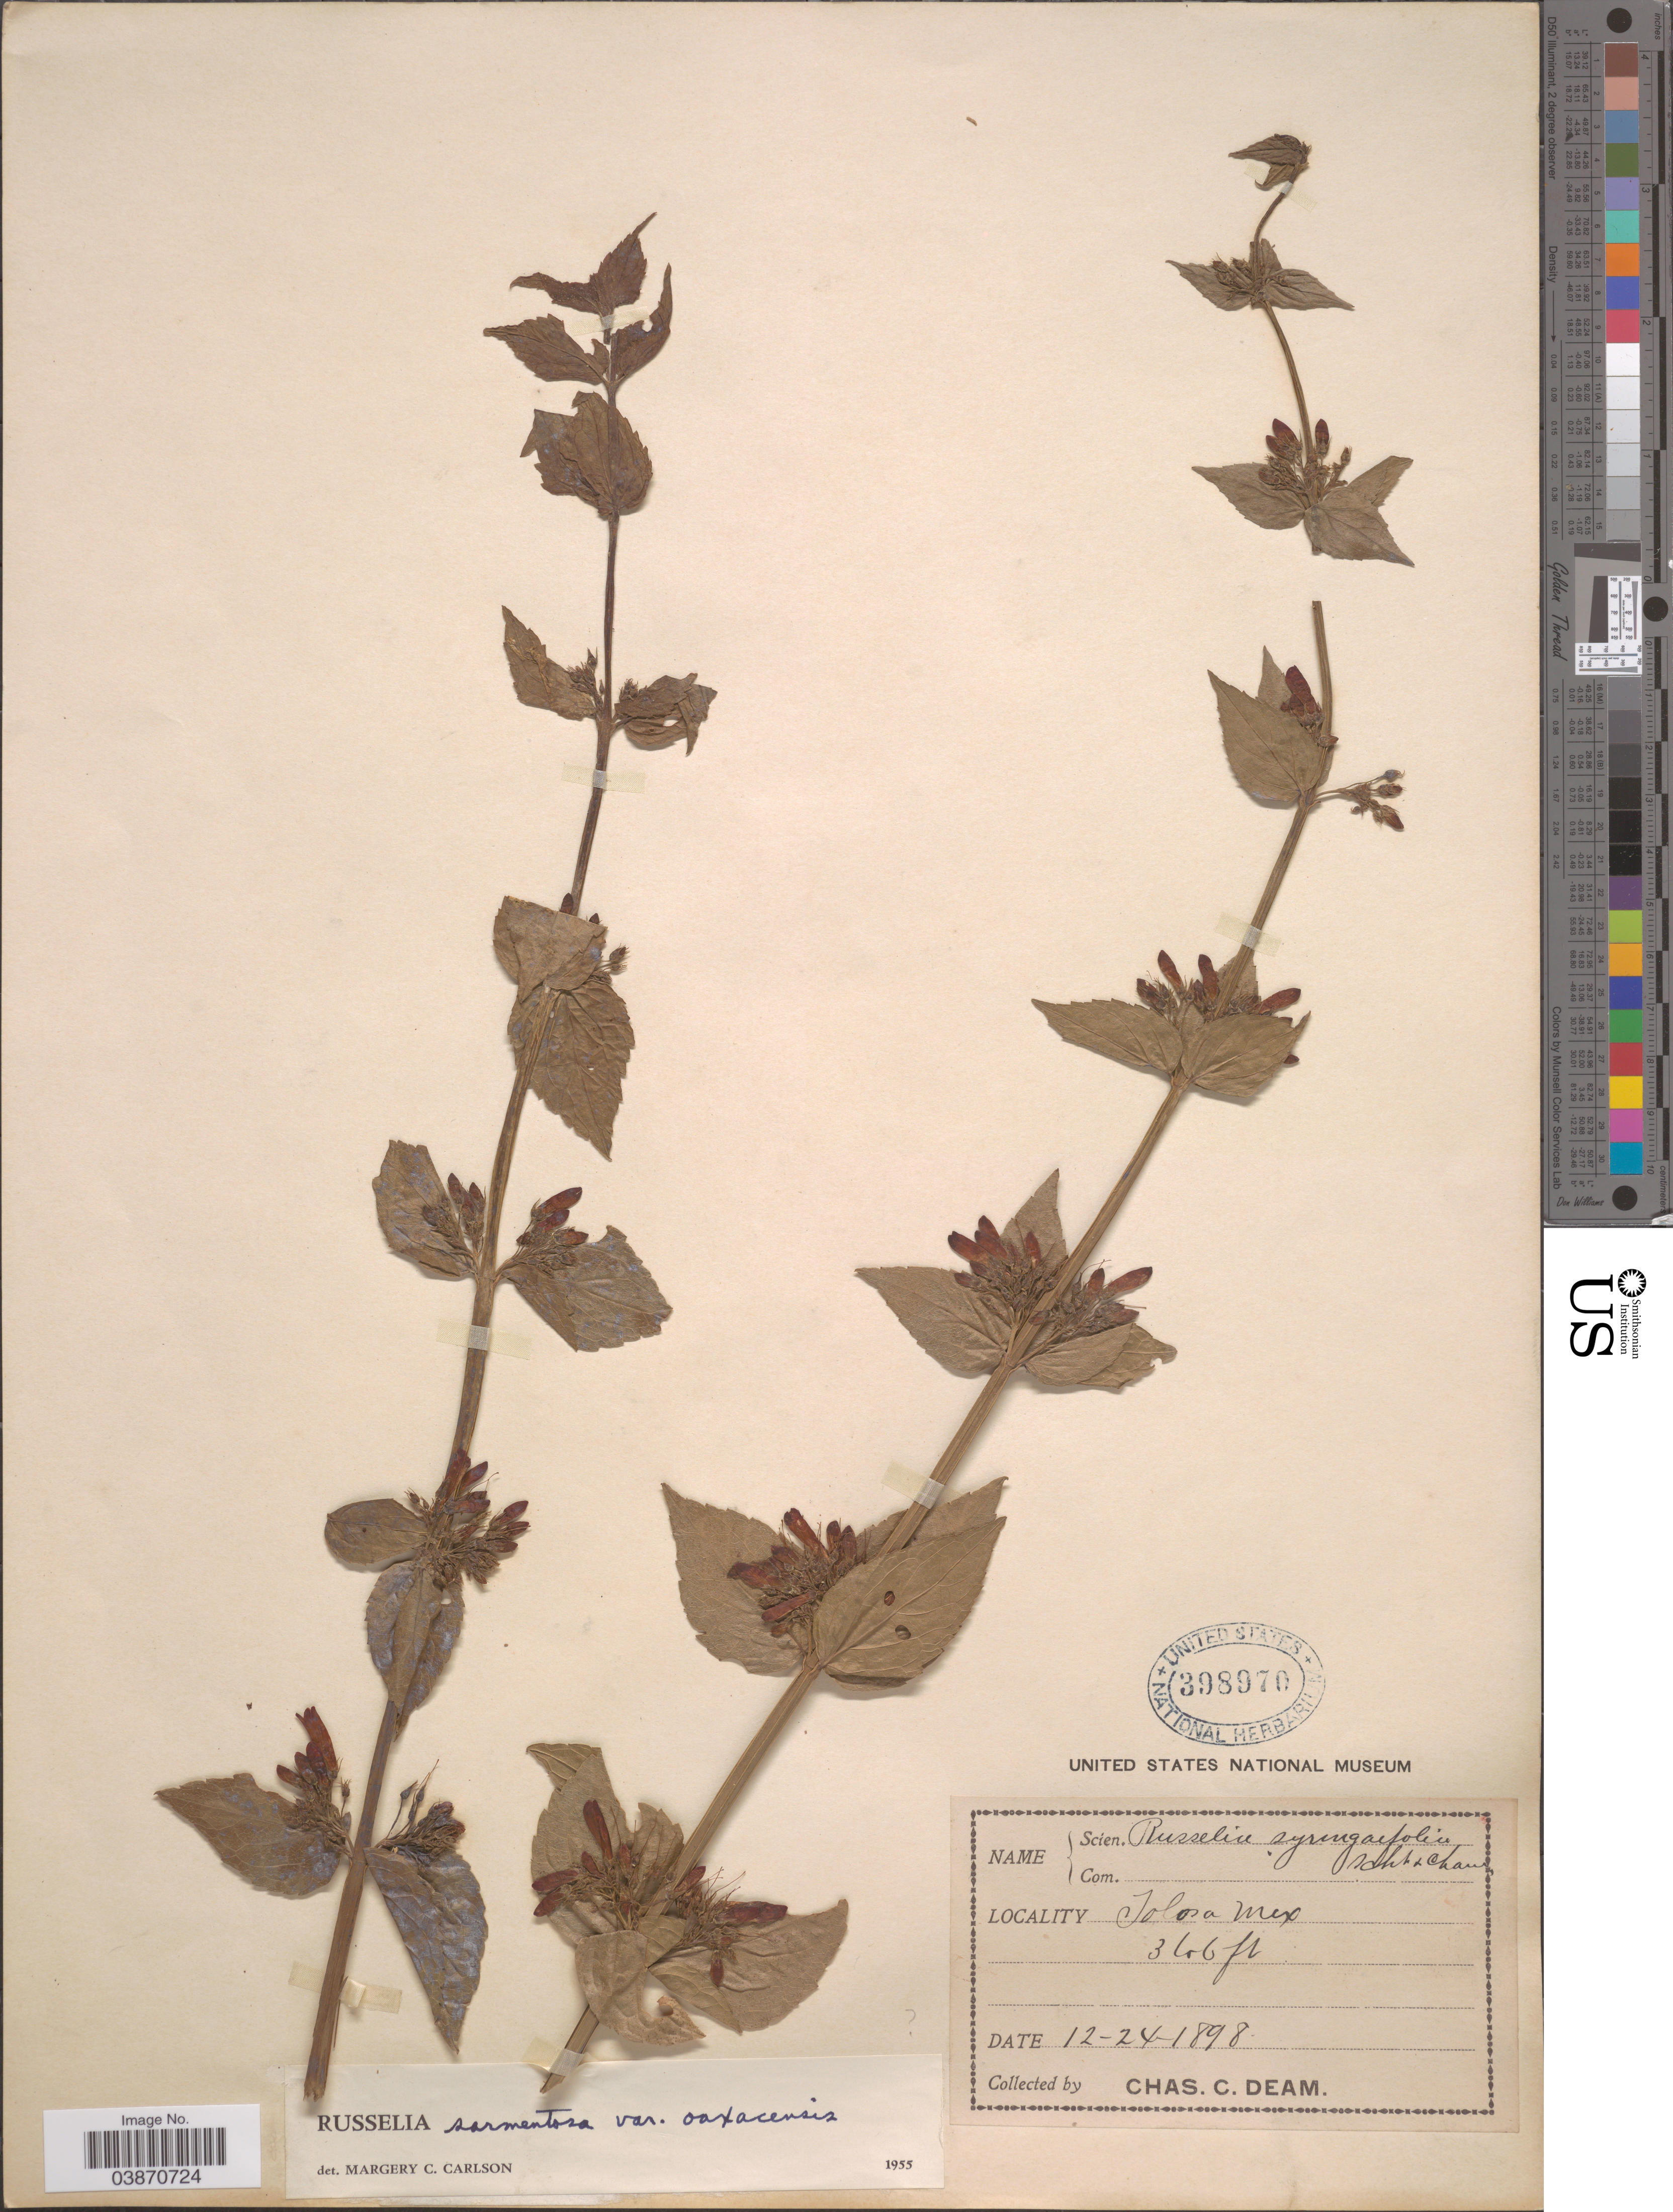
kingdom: Plantae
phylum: Tracheophyta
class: Magnoliopsida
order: Lamiales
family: Plantaginaceae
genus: Russelia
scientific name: Russelia sarmentosa var. oaxacensis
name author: Carlson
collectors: C. C. Deam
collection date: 1898-12-24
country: Mexico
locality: Tolosa.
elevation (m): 1099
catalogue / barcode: US 398970